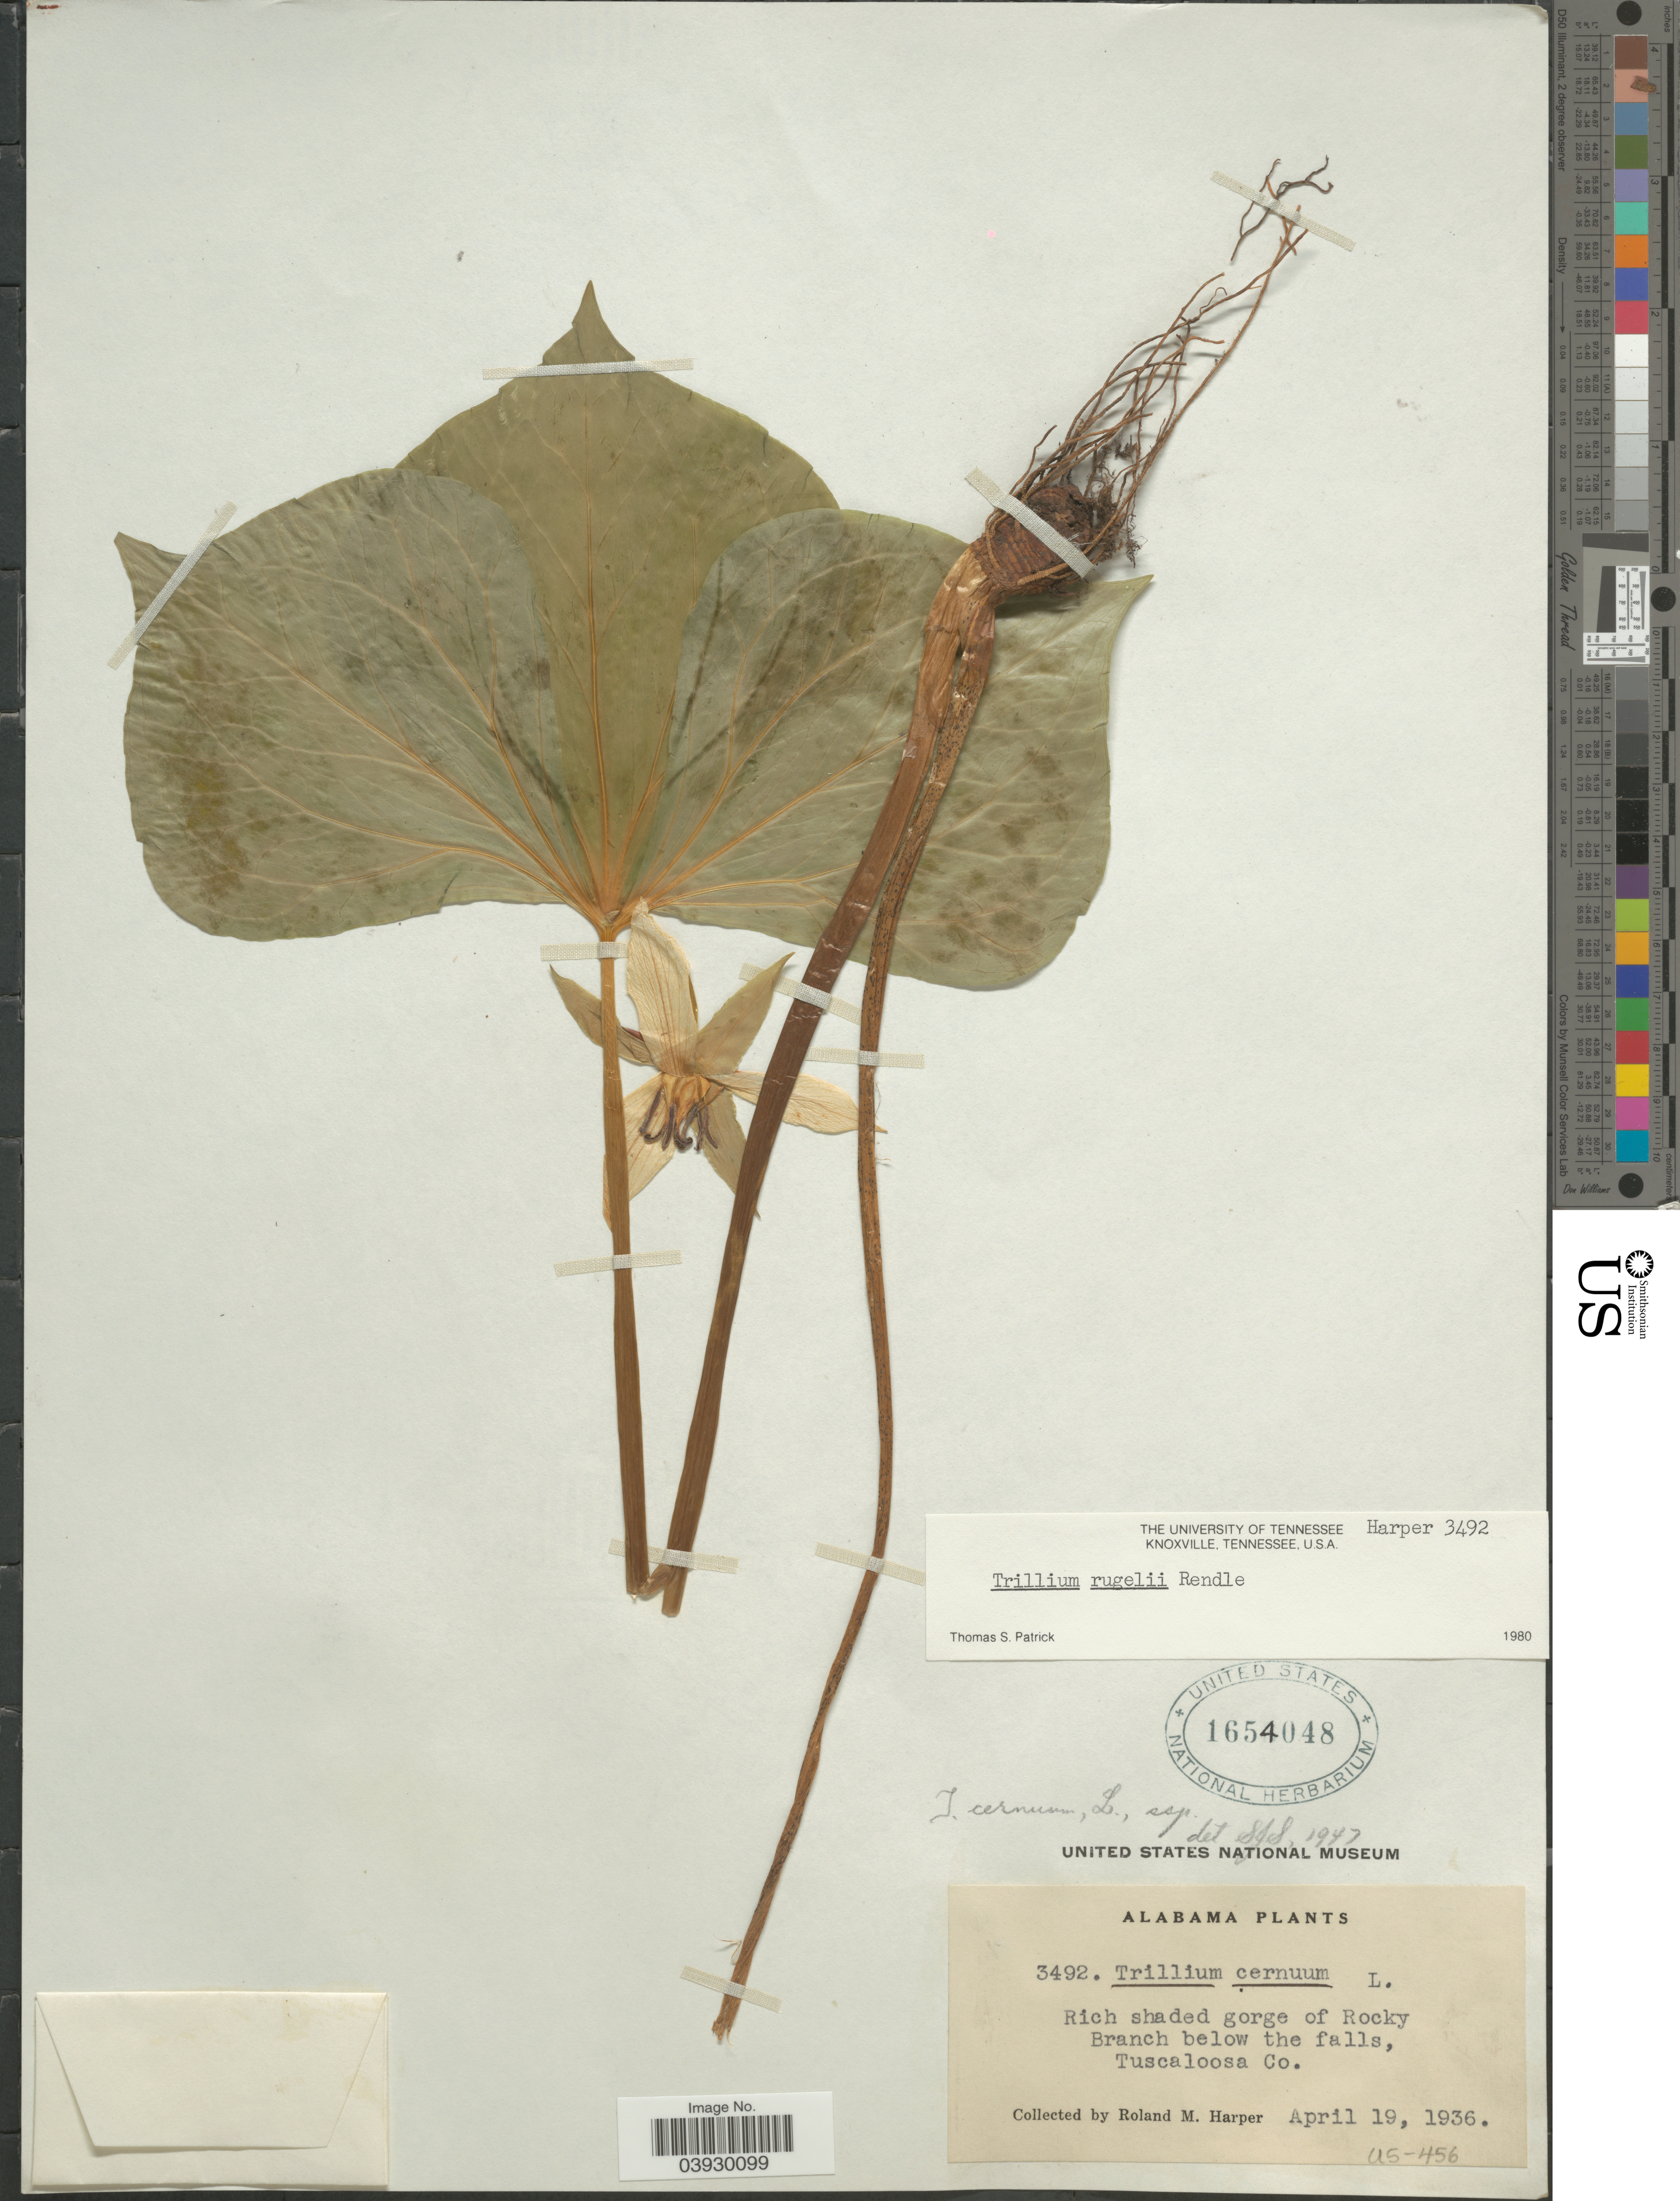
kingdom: Plantae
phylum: Tracheophyta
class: Liliopsida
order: Liliales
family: Melanthiaceae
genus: Trillium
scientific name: Trillium rugelii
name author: Rendle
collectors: R. M. Harper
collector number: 3492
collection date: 1936-04-19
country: United States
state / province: Alabama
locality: Rich shaded gorge of Rocky Branch below the falls, Tuscaloosa Co.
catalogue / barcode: US 1654048